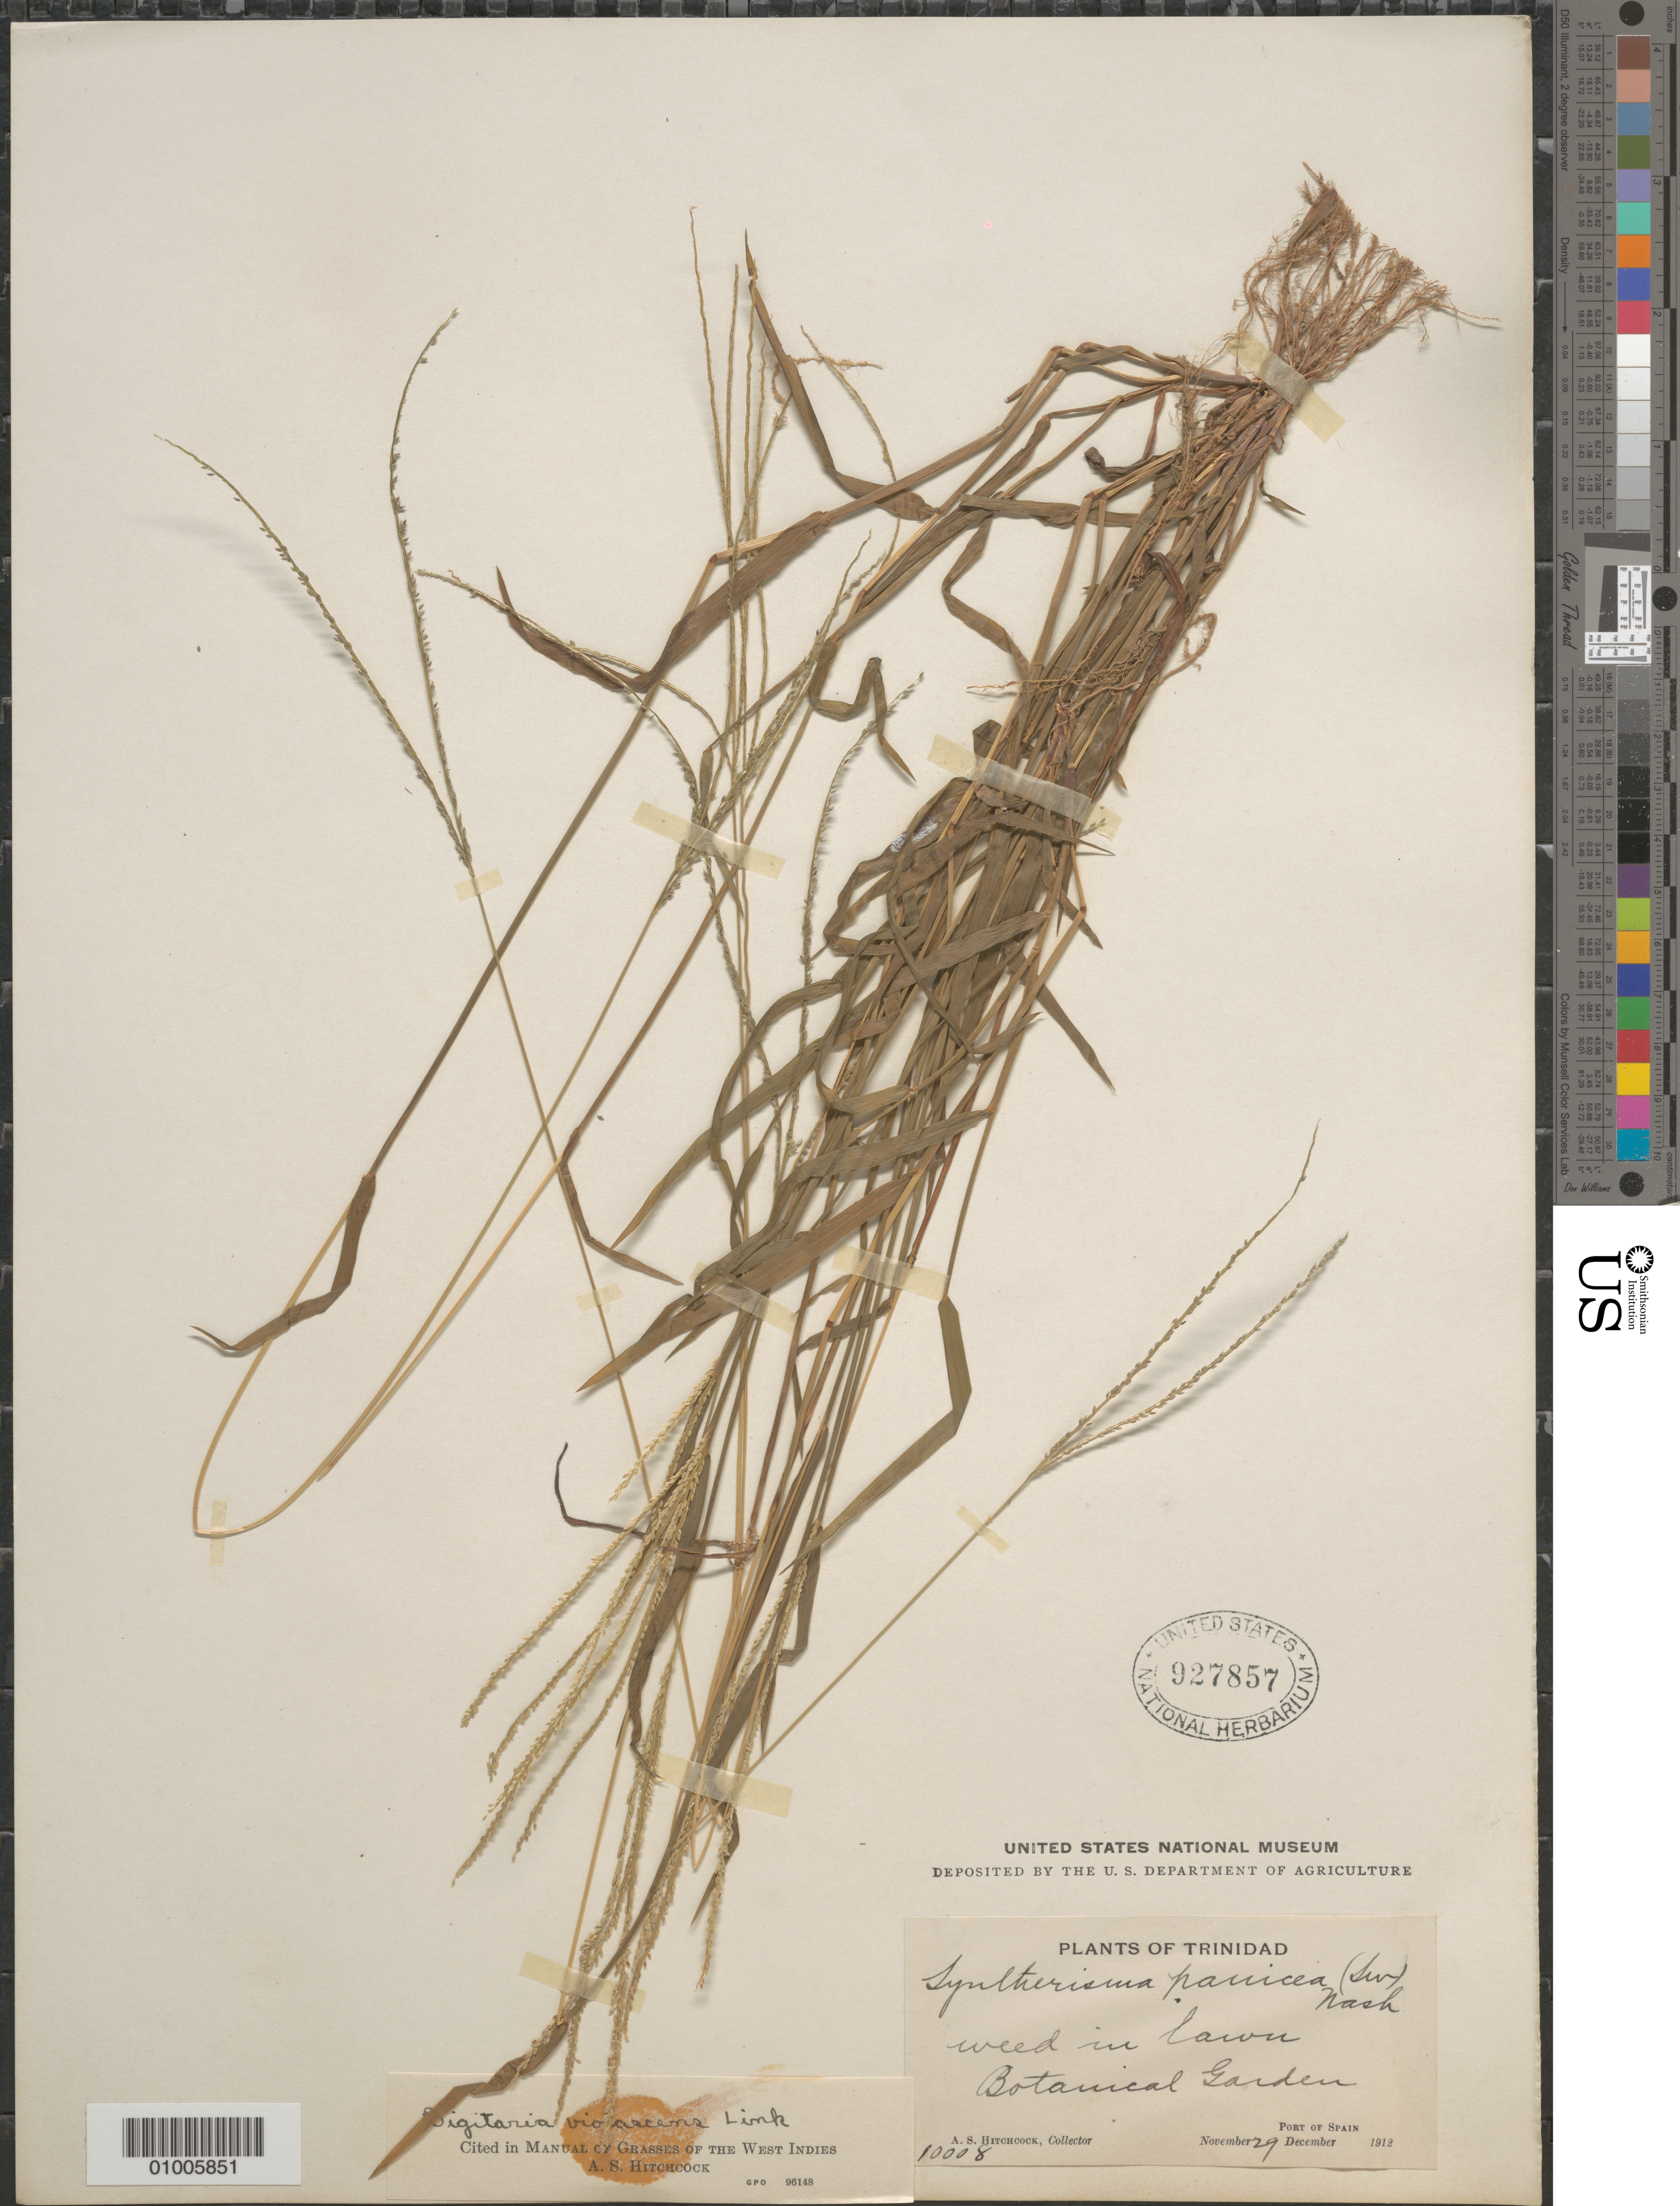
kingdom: Plantae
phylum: Tracheophyta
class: Liliopsida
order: Poales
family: Poaceae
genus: Digitaria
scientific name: Digitaria violascens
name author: Link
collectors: A. S. Hitchcock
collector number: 10008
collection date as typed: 29 Nov 1912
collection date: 1912-11-29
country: Trinidad and Tobago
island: Trinidad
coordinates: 0 N, 0 E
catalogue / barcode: US 927857